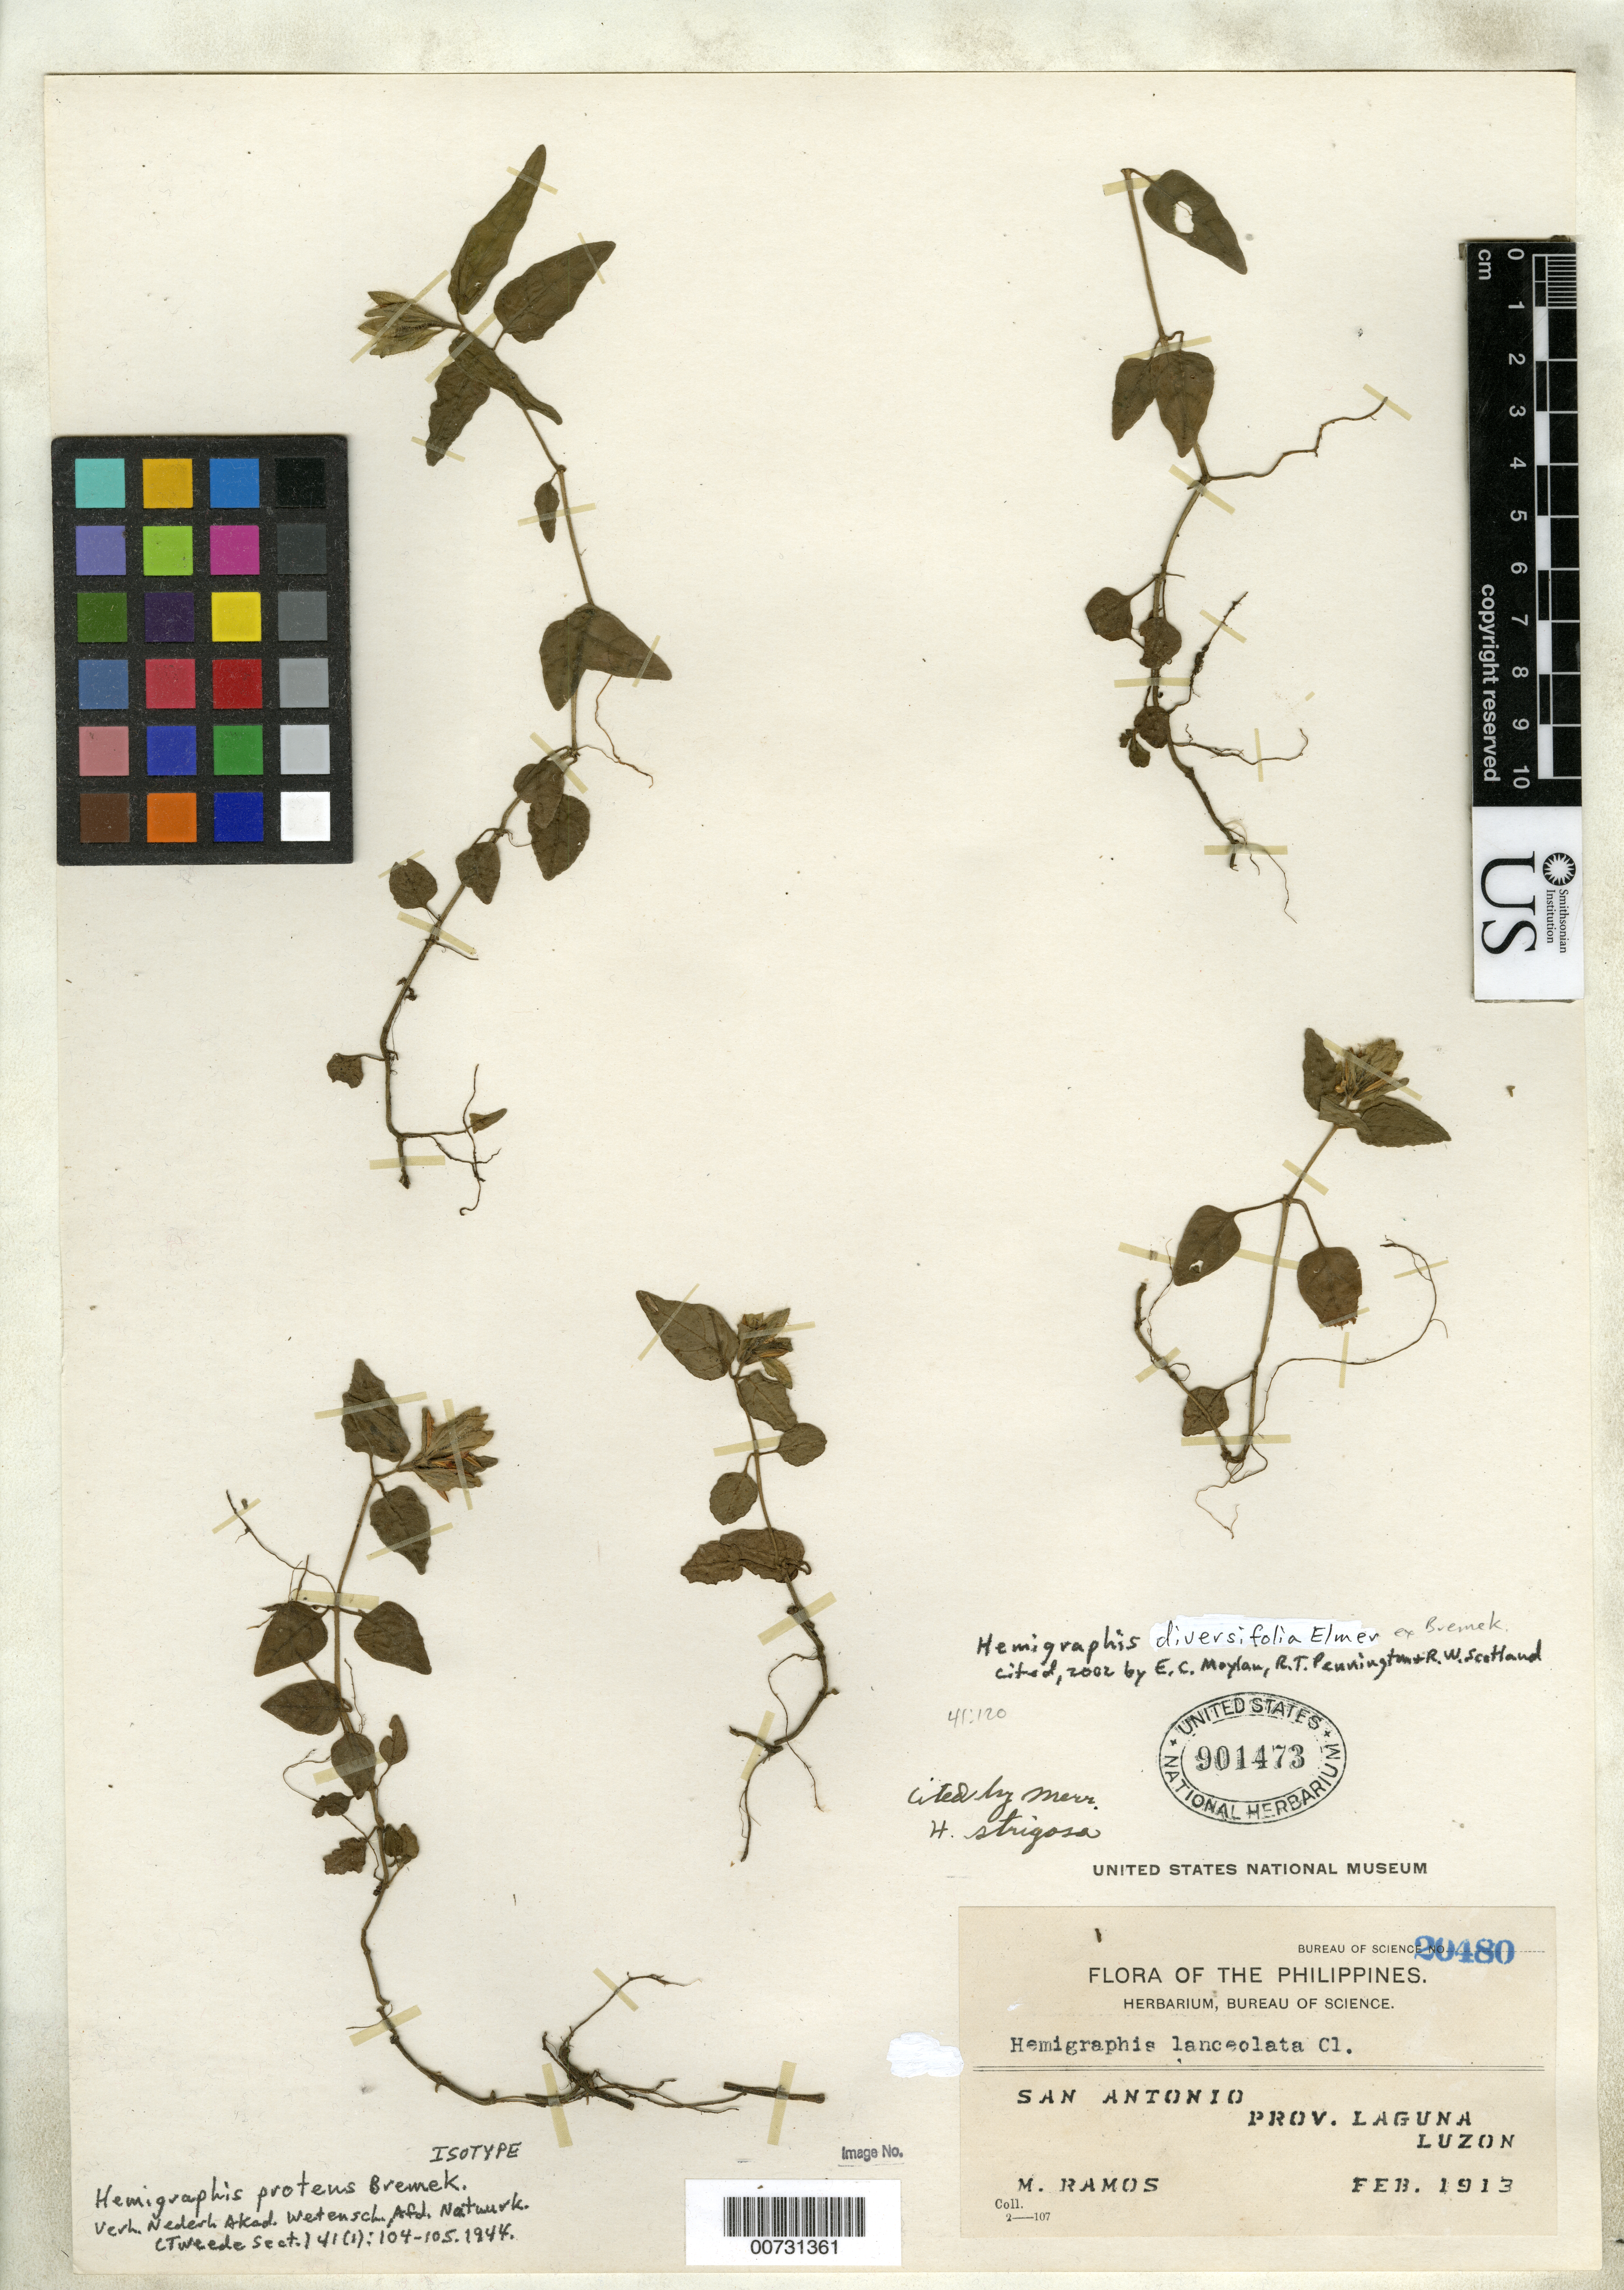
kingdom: Plantae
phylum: Tracheophyta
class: Magnoliopsida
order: Lamiales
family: Acanthaceae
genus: Hemigraphis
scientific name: Hemigraphis proteus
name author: Bremek.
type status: Isotype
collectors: M. Ramos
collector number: Bur. Sci. 20480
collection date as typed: Feb 1913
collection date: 1913-02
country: Philippines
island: Luzon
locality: San Antonio, Prov. Laguna, Luzon.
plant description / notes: Cited 2002 by E.C. Moylan, R.T. Pennington & R.W. Scotland.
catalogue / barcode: US 901473